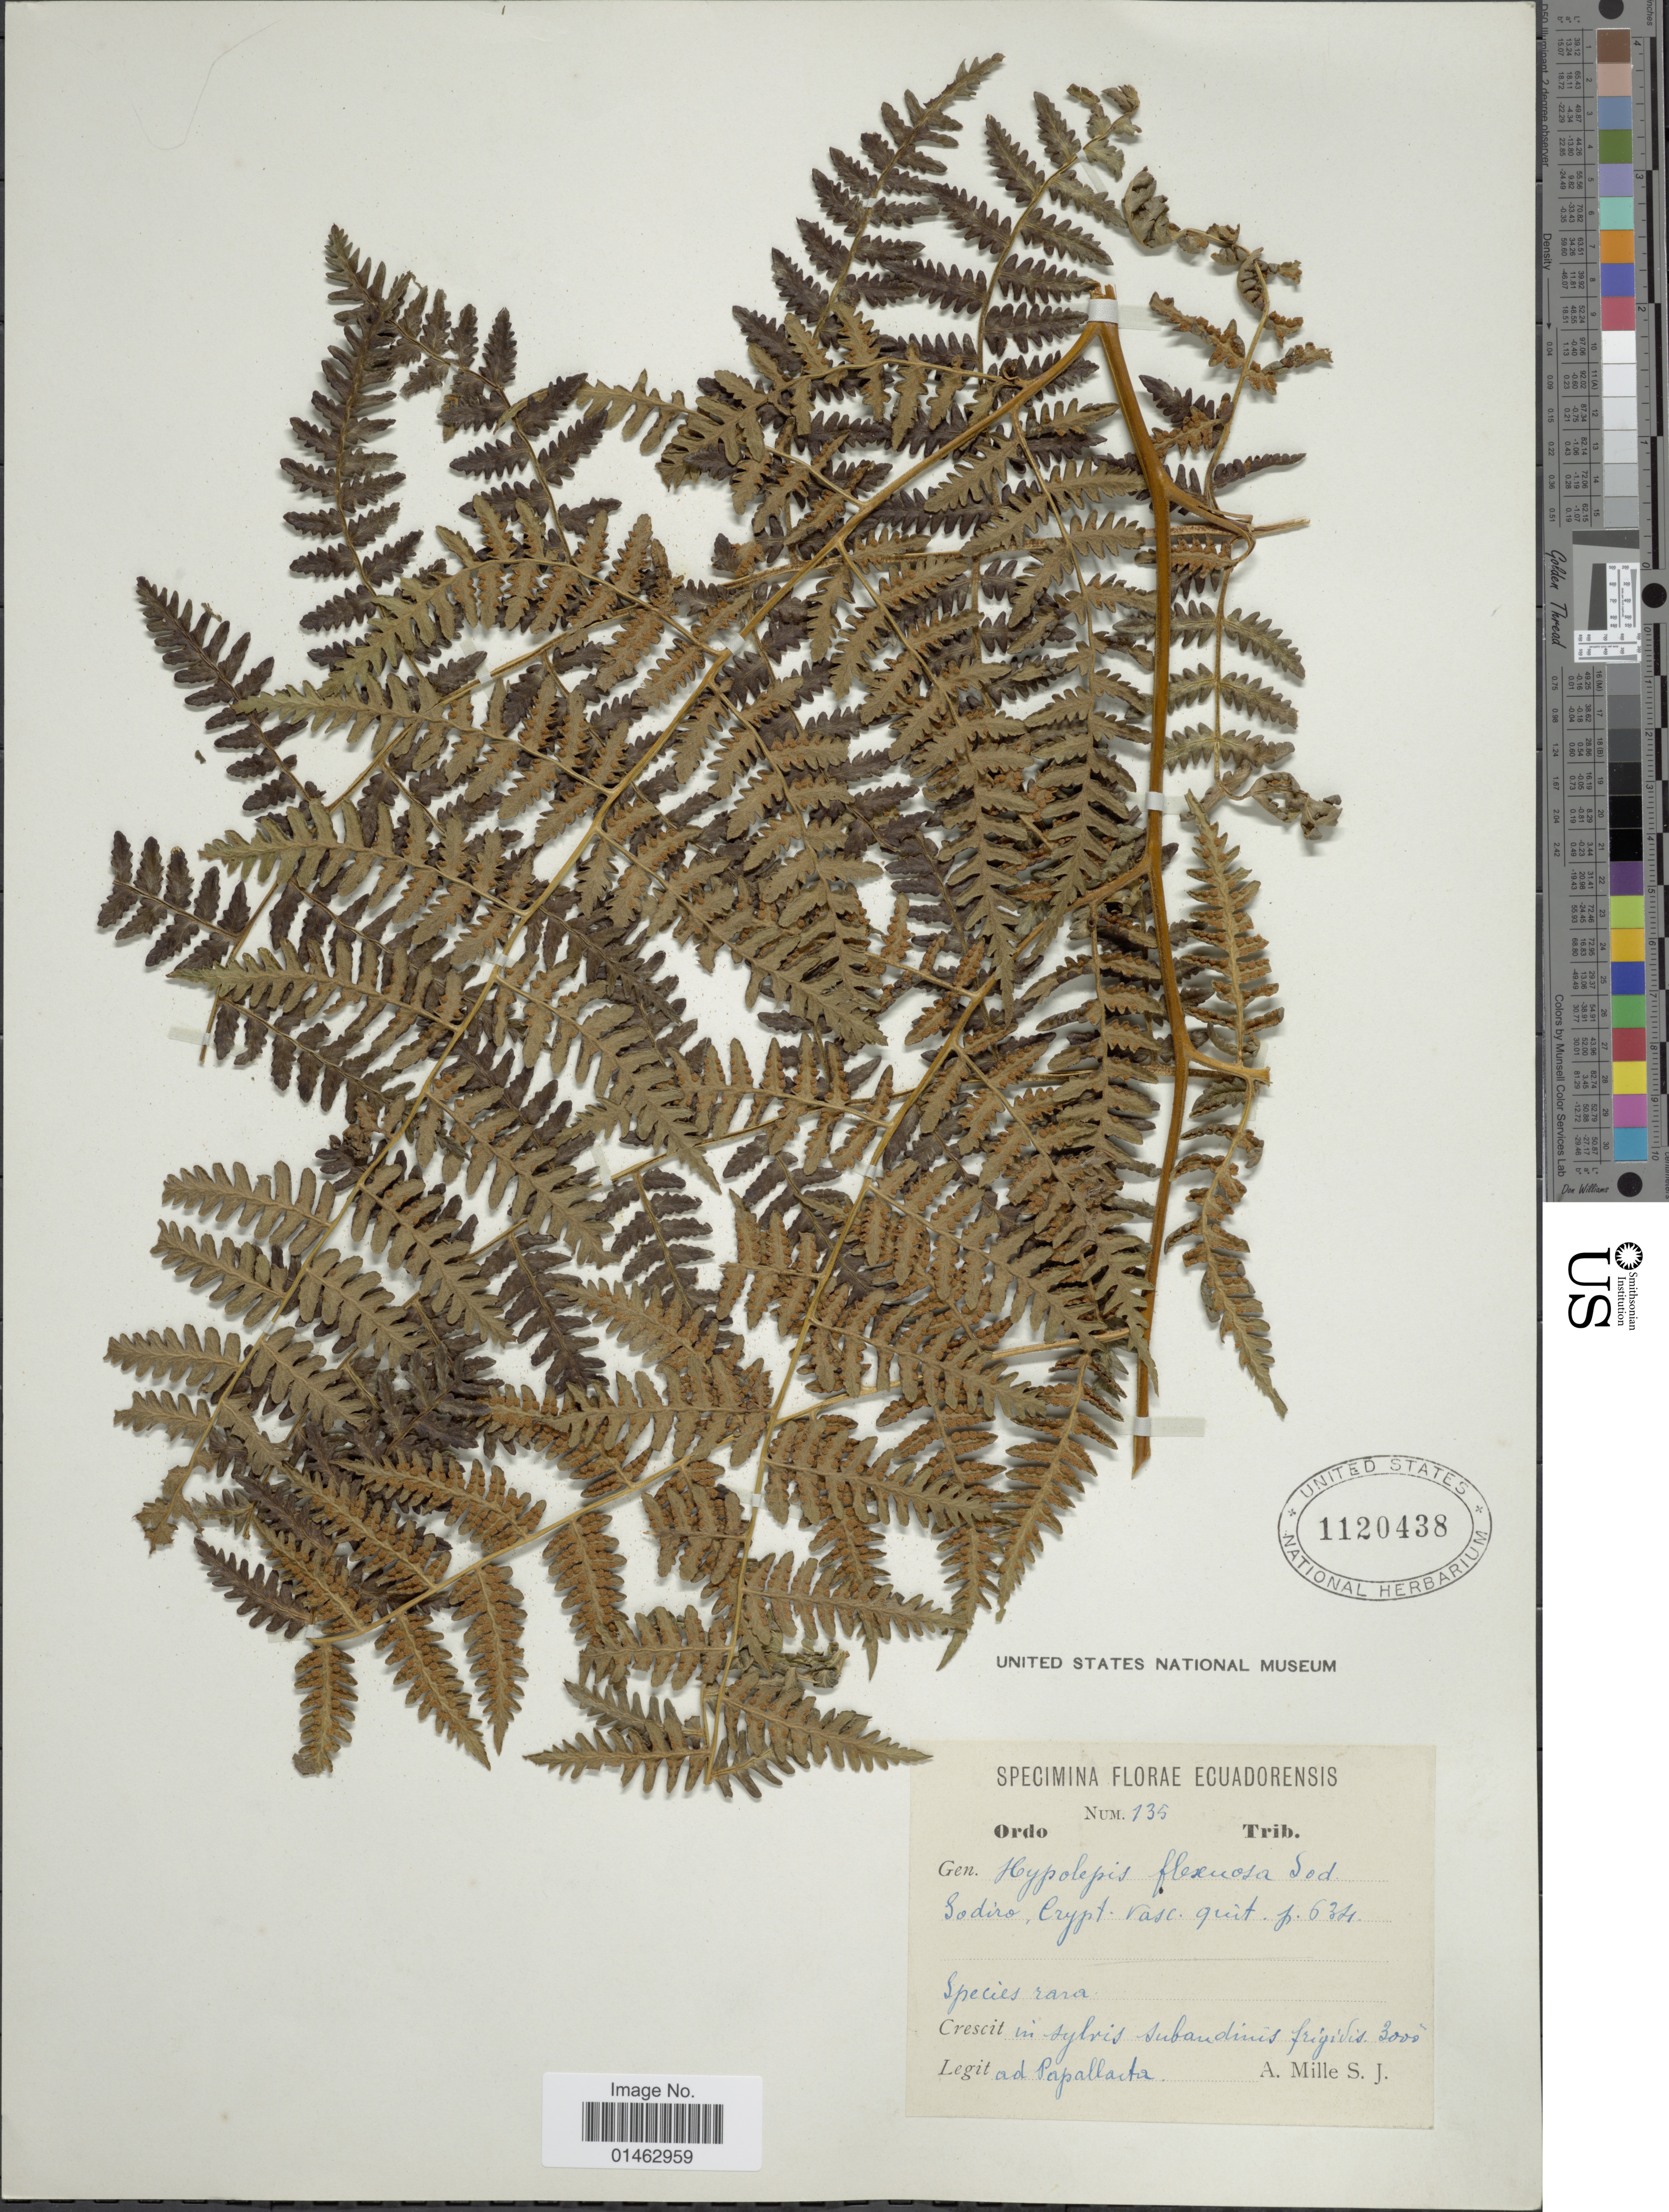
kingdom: Plantae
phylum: Tracheophyta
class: Polypodiopsida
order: Polypodiales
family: Dennstaedtiaceae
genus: Hypolepis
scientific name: Hypolepis bogotensis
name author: H. Karst.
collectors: A. Mille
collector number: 135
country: Ecuador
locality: In sylvis subandimis frigidis, ad Papallacta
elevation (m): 914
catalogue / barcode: US 1120438